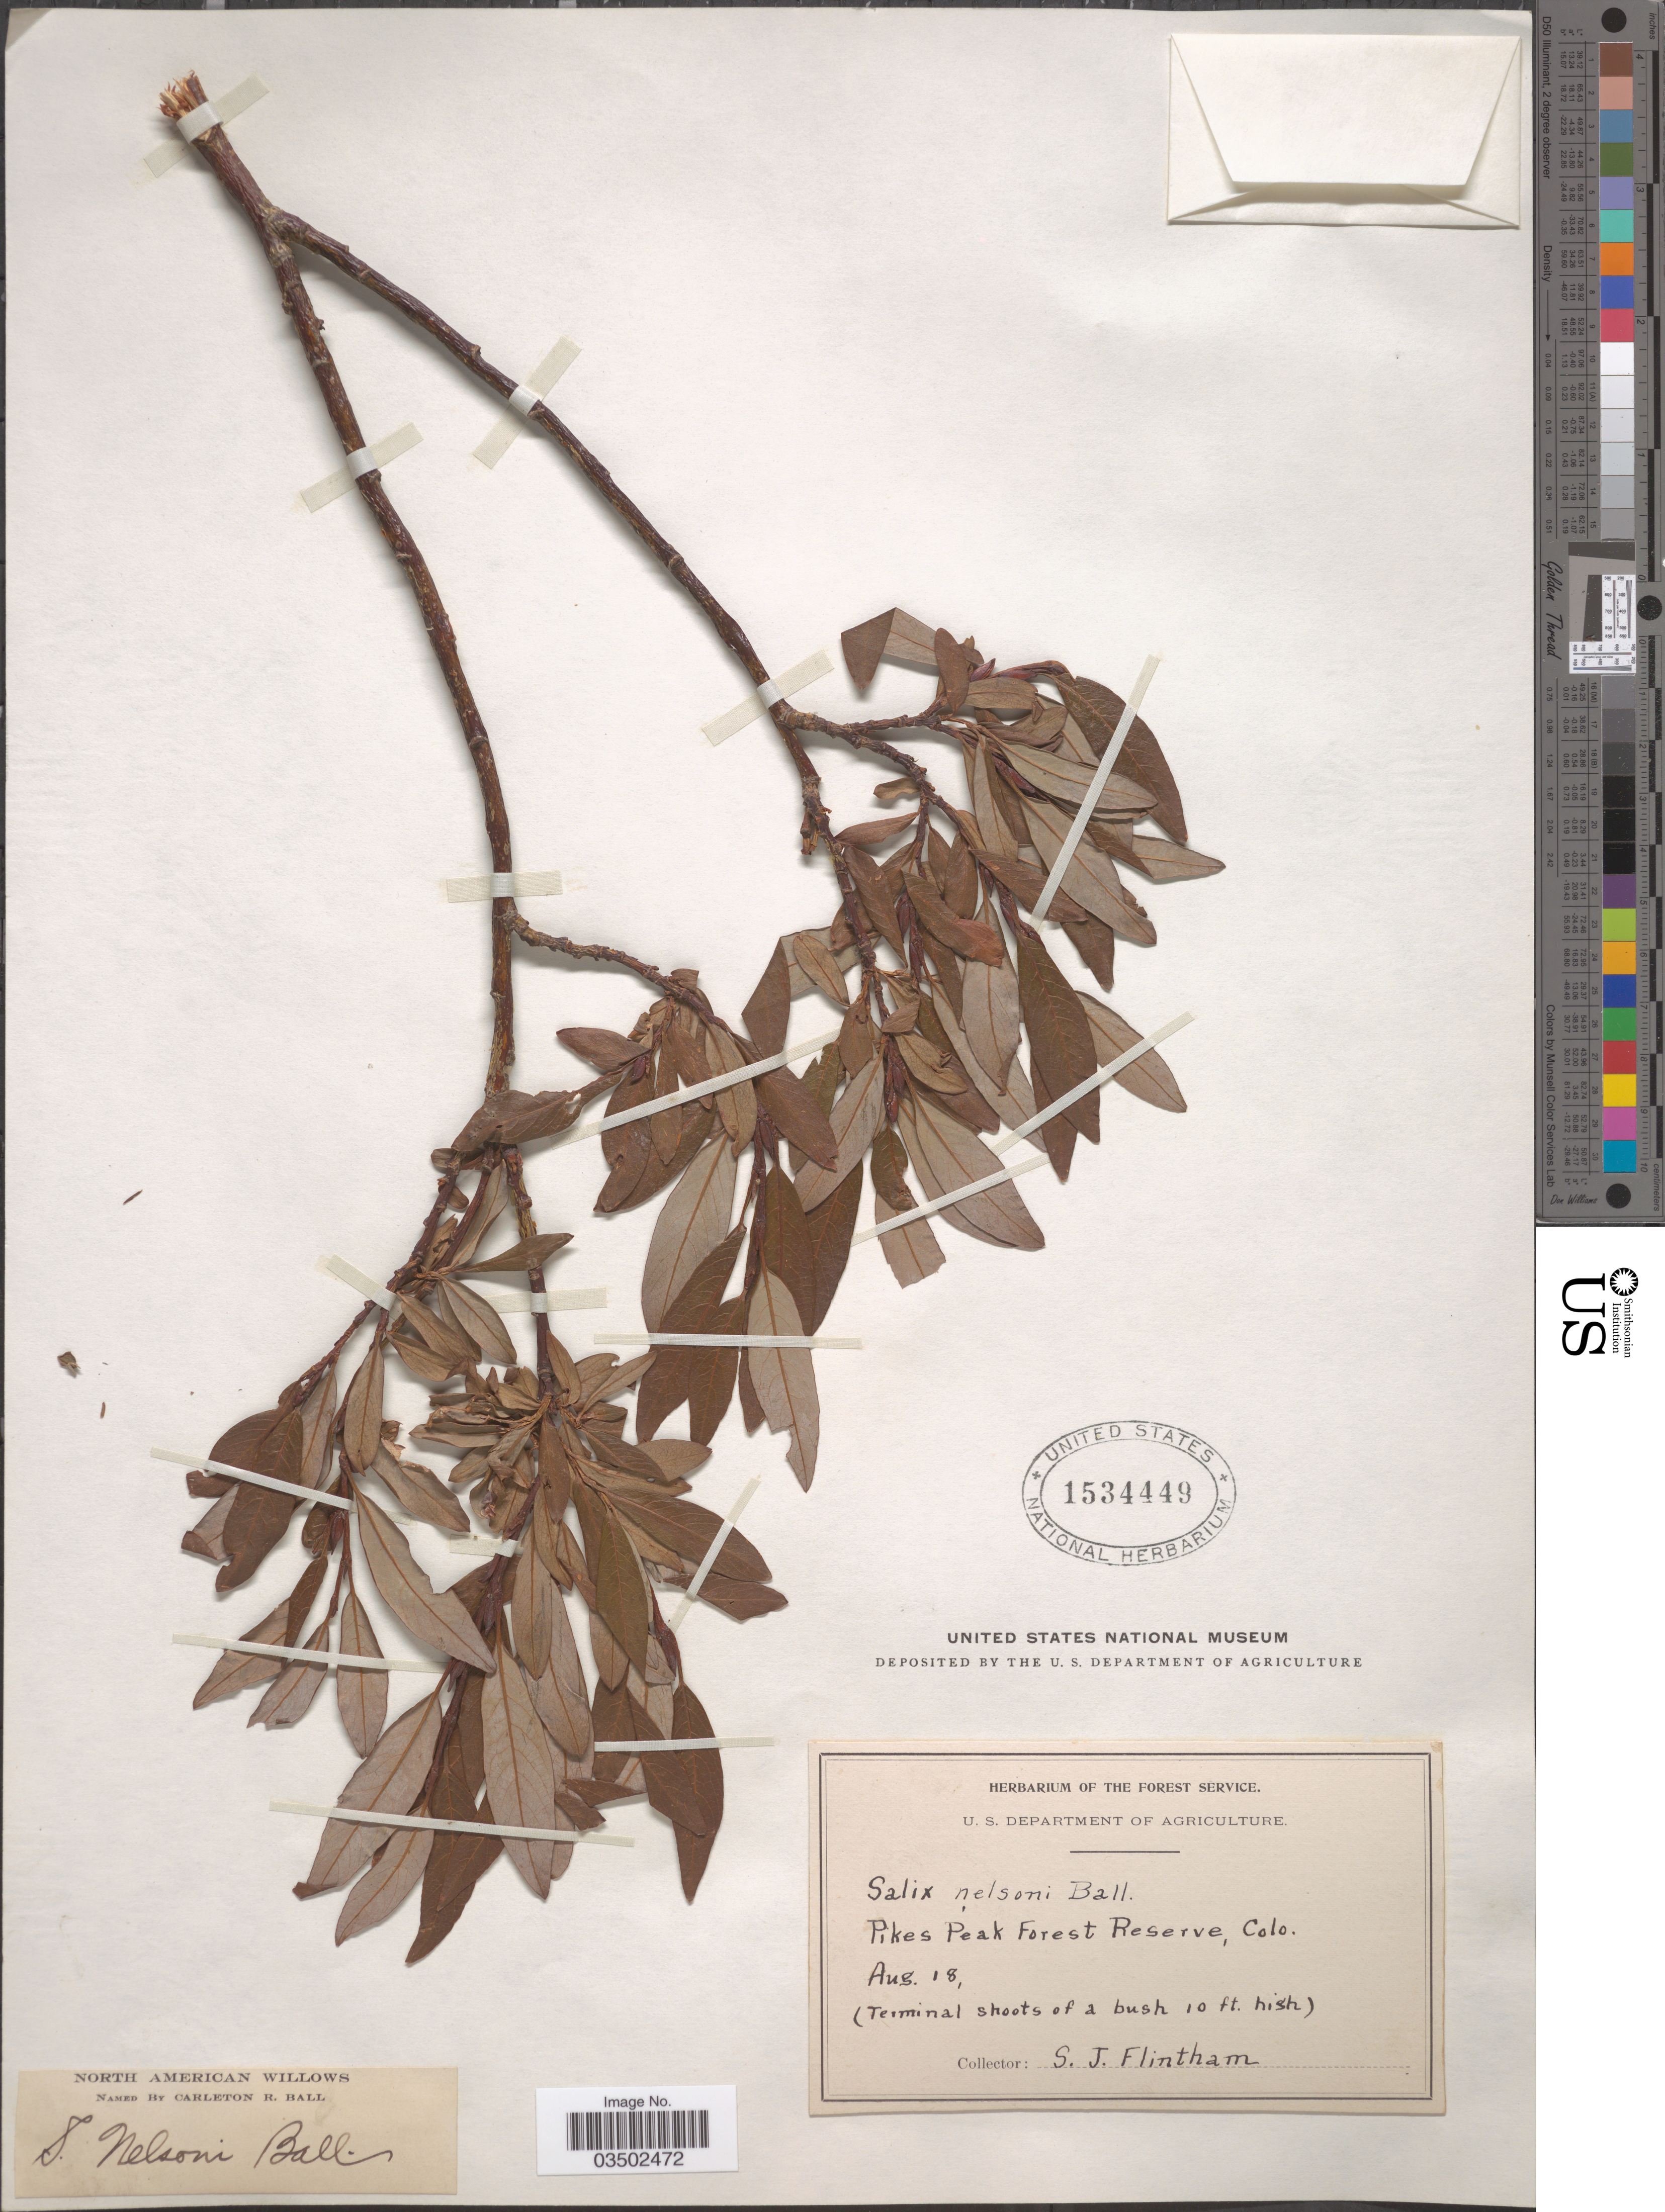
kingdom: Plantae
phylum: Tracheophyta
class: Magnoliopsida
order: Malpighiales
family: Salicaceae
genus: Salix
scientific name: Salix planifolia var. nelsonii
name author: (C.R. Ball) C.R. Ball ex E.C. Sm. bis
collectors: S. Flintham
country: United States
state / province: Colorado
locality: Pikes Peak Forest Reserve.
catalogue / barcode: US 1534449